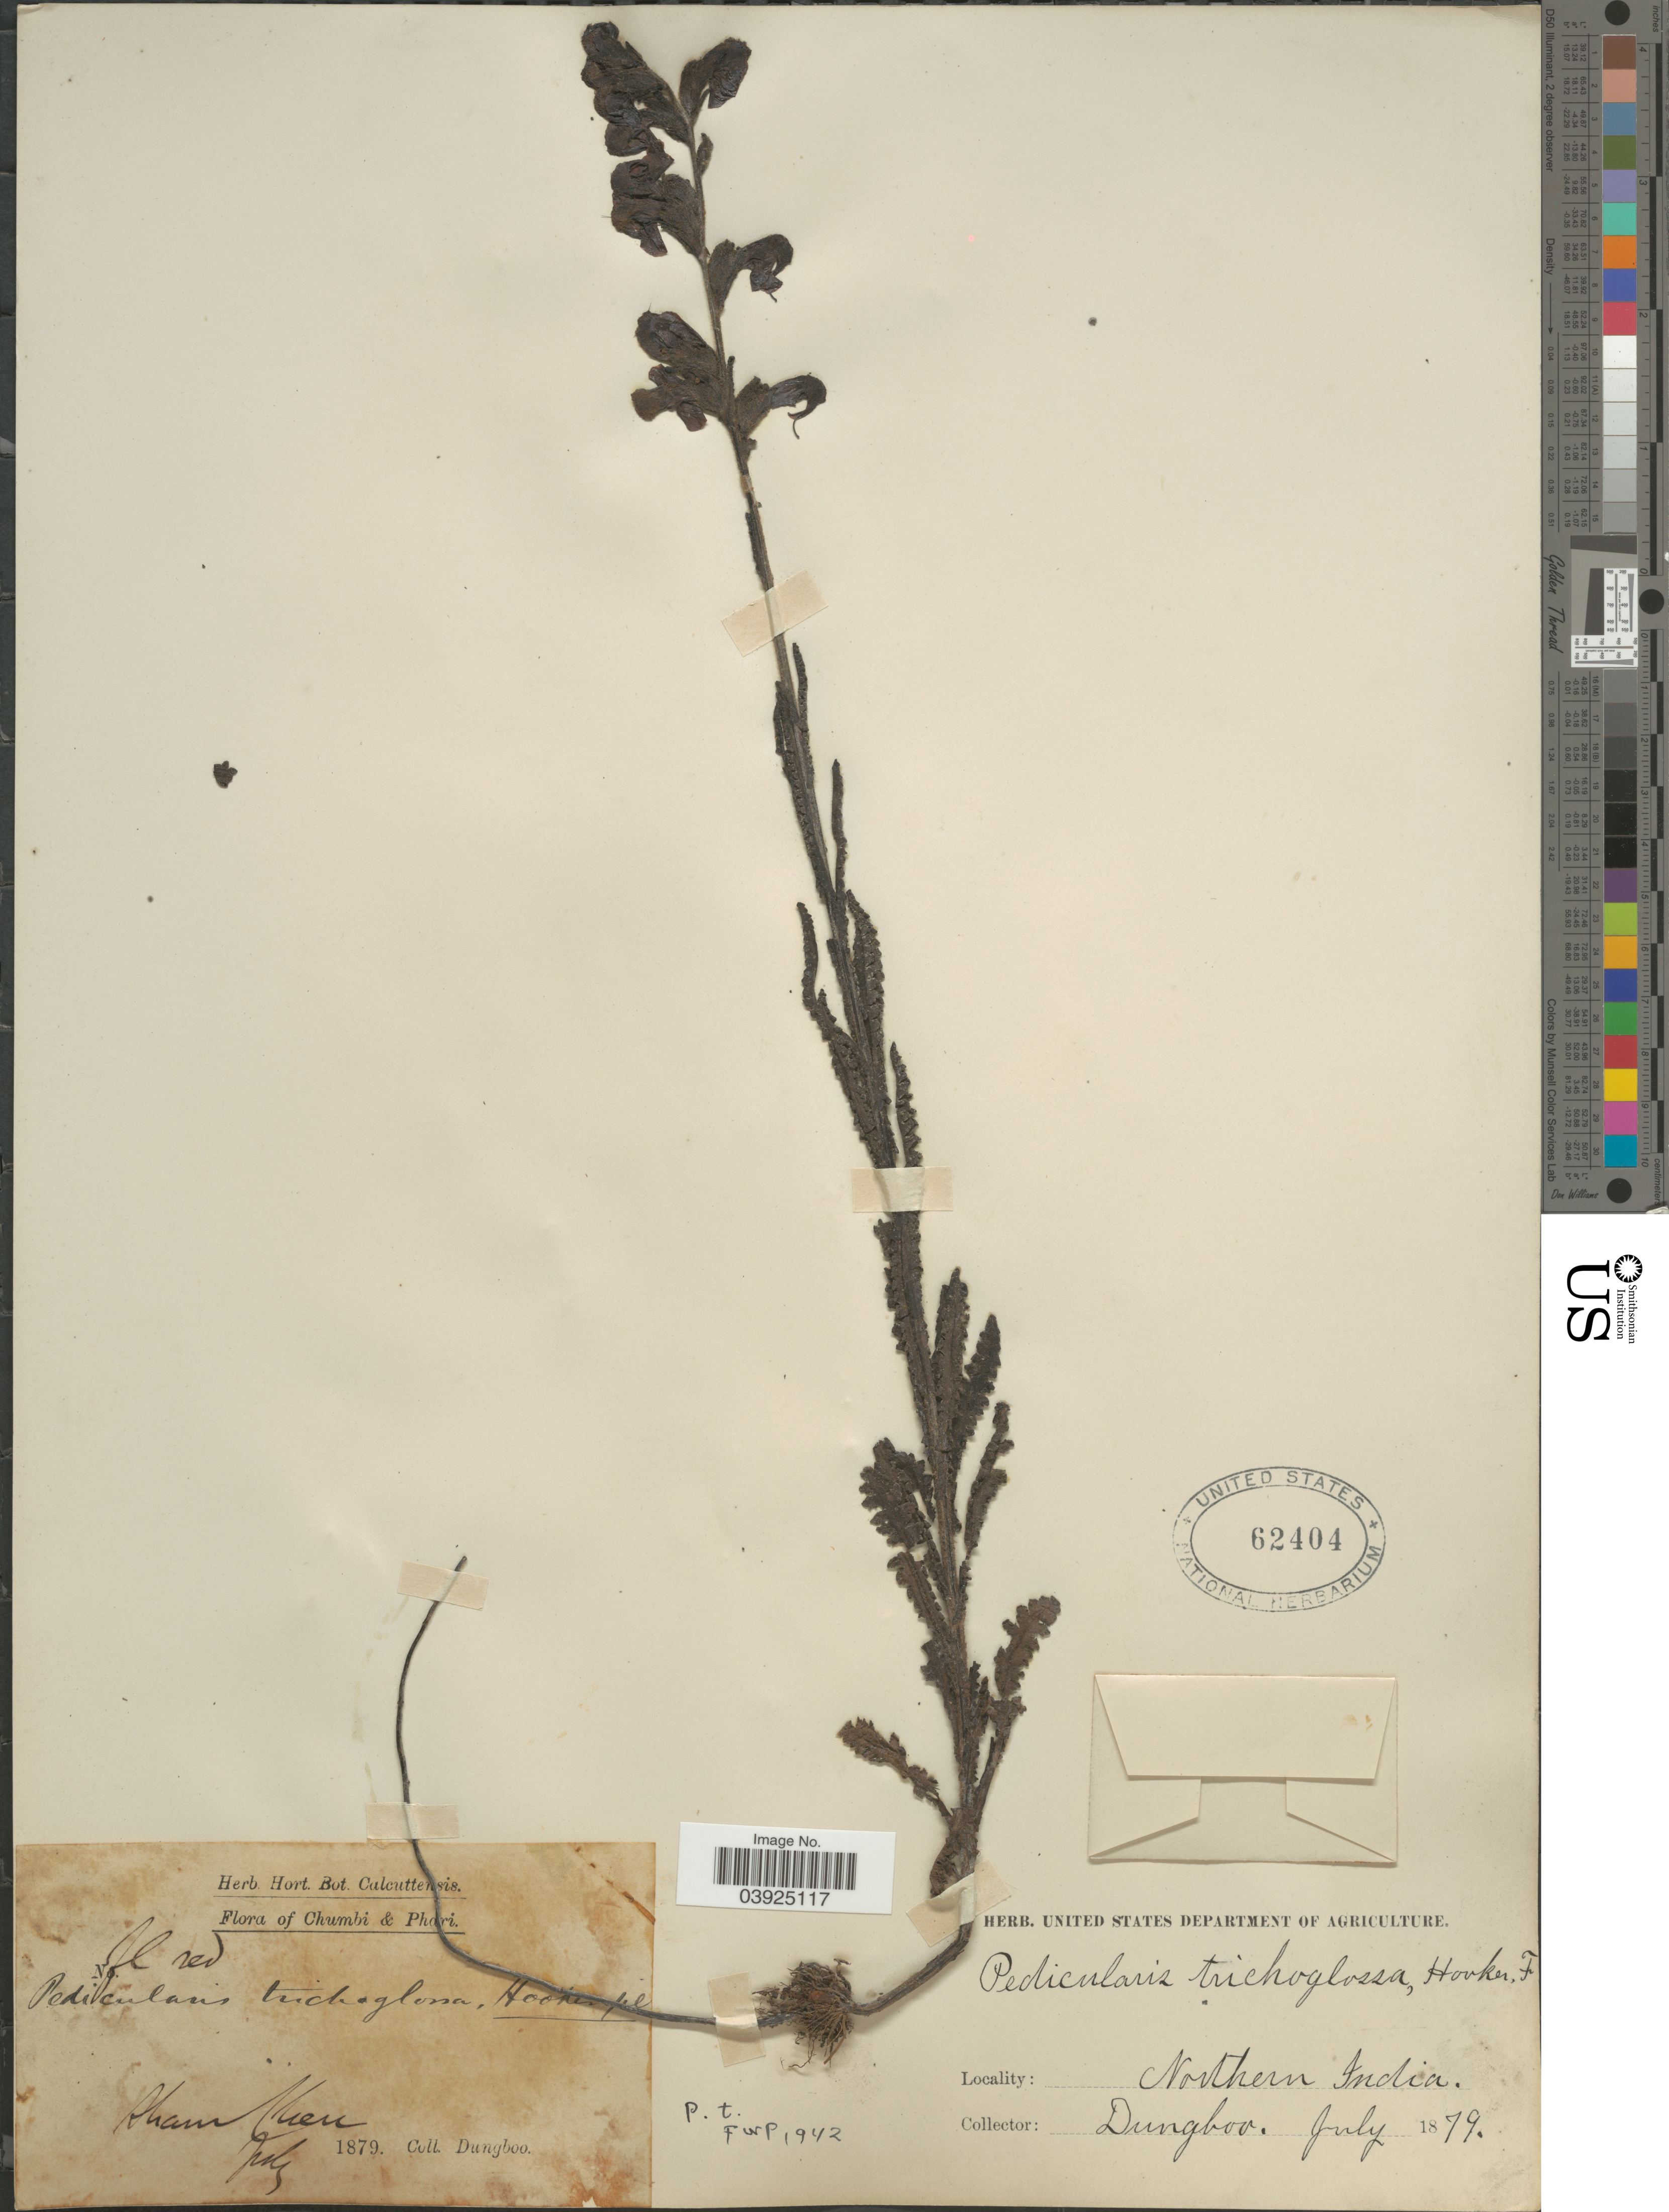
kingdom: Plantae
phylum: Tracheophyta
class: Magnoliopsida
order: Lamiales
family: Orobanchaceae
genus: Pedicularis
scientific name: Pedicularis trichoglossa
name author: Hook. f.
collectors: Dungboo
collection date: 1879-07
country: China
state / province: Xizang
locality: Chumbi & Phari. Sham Chen. Northern India.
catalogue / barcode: US 62404